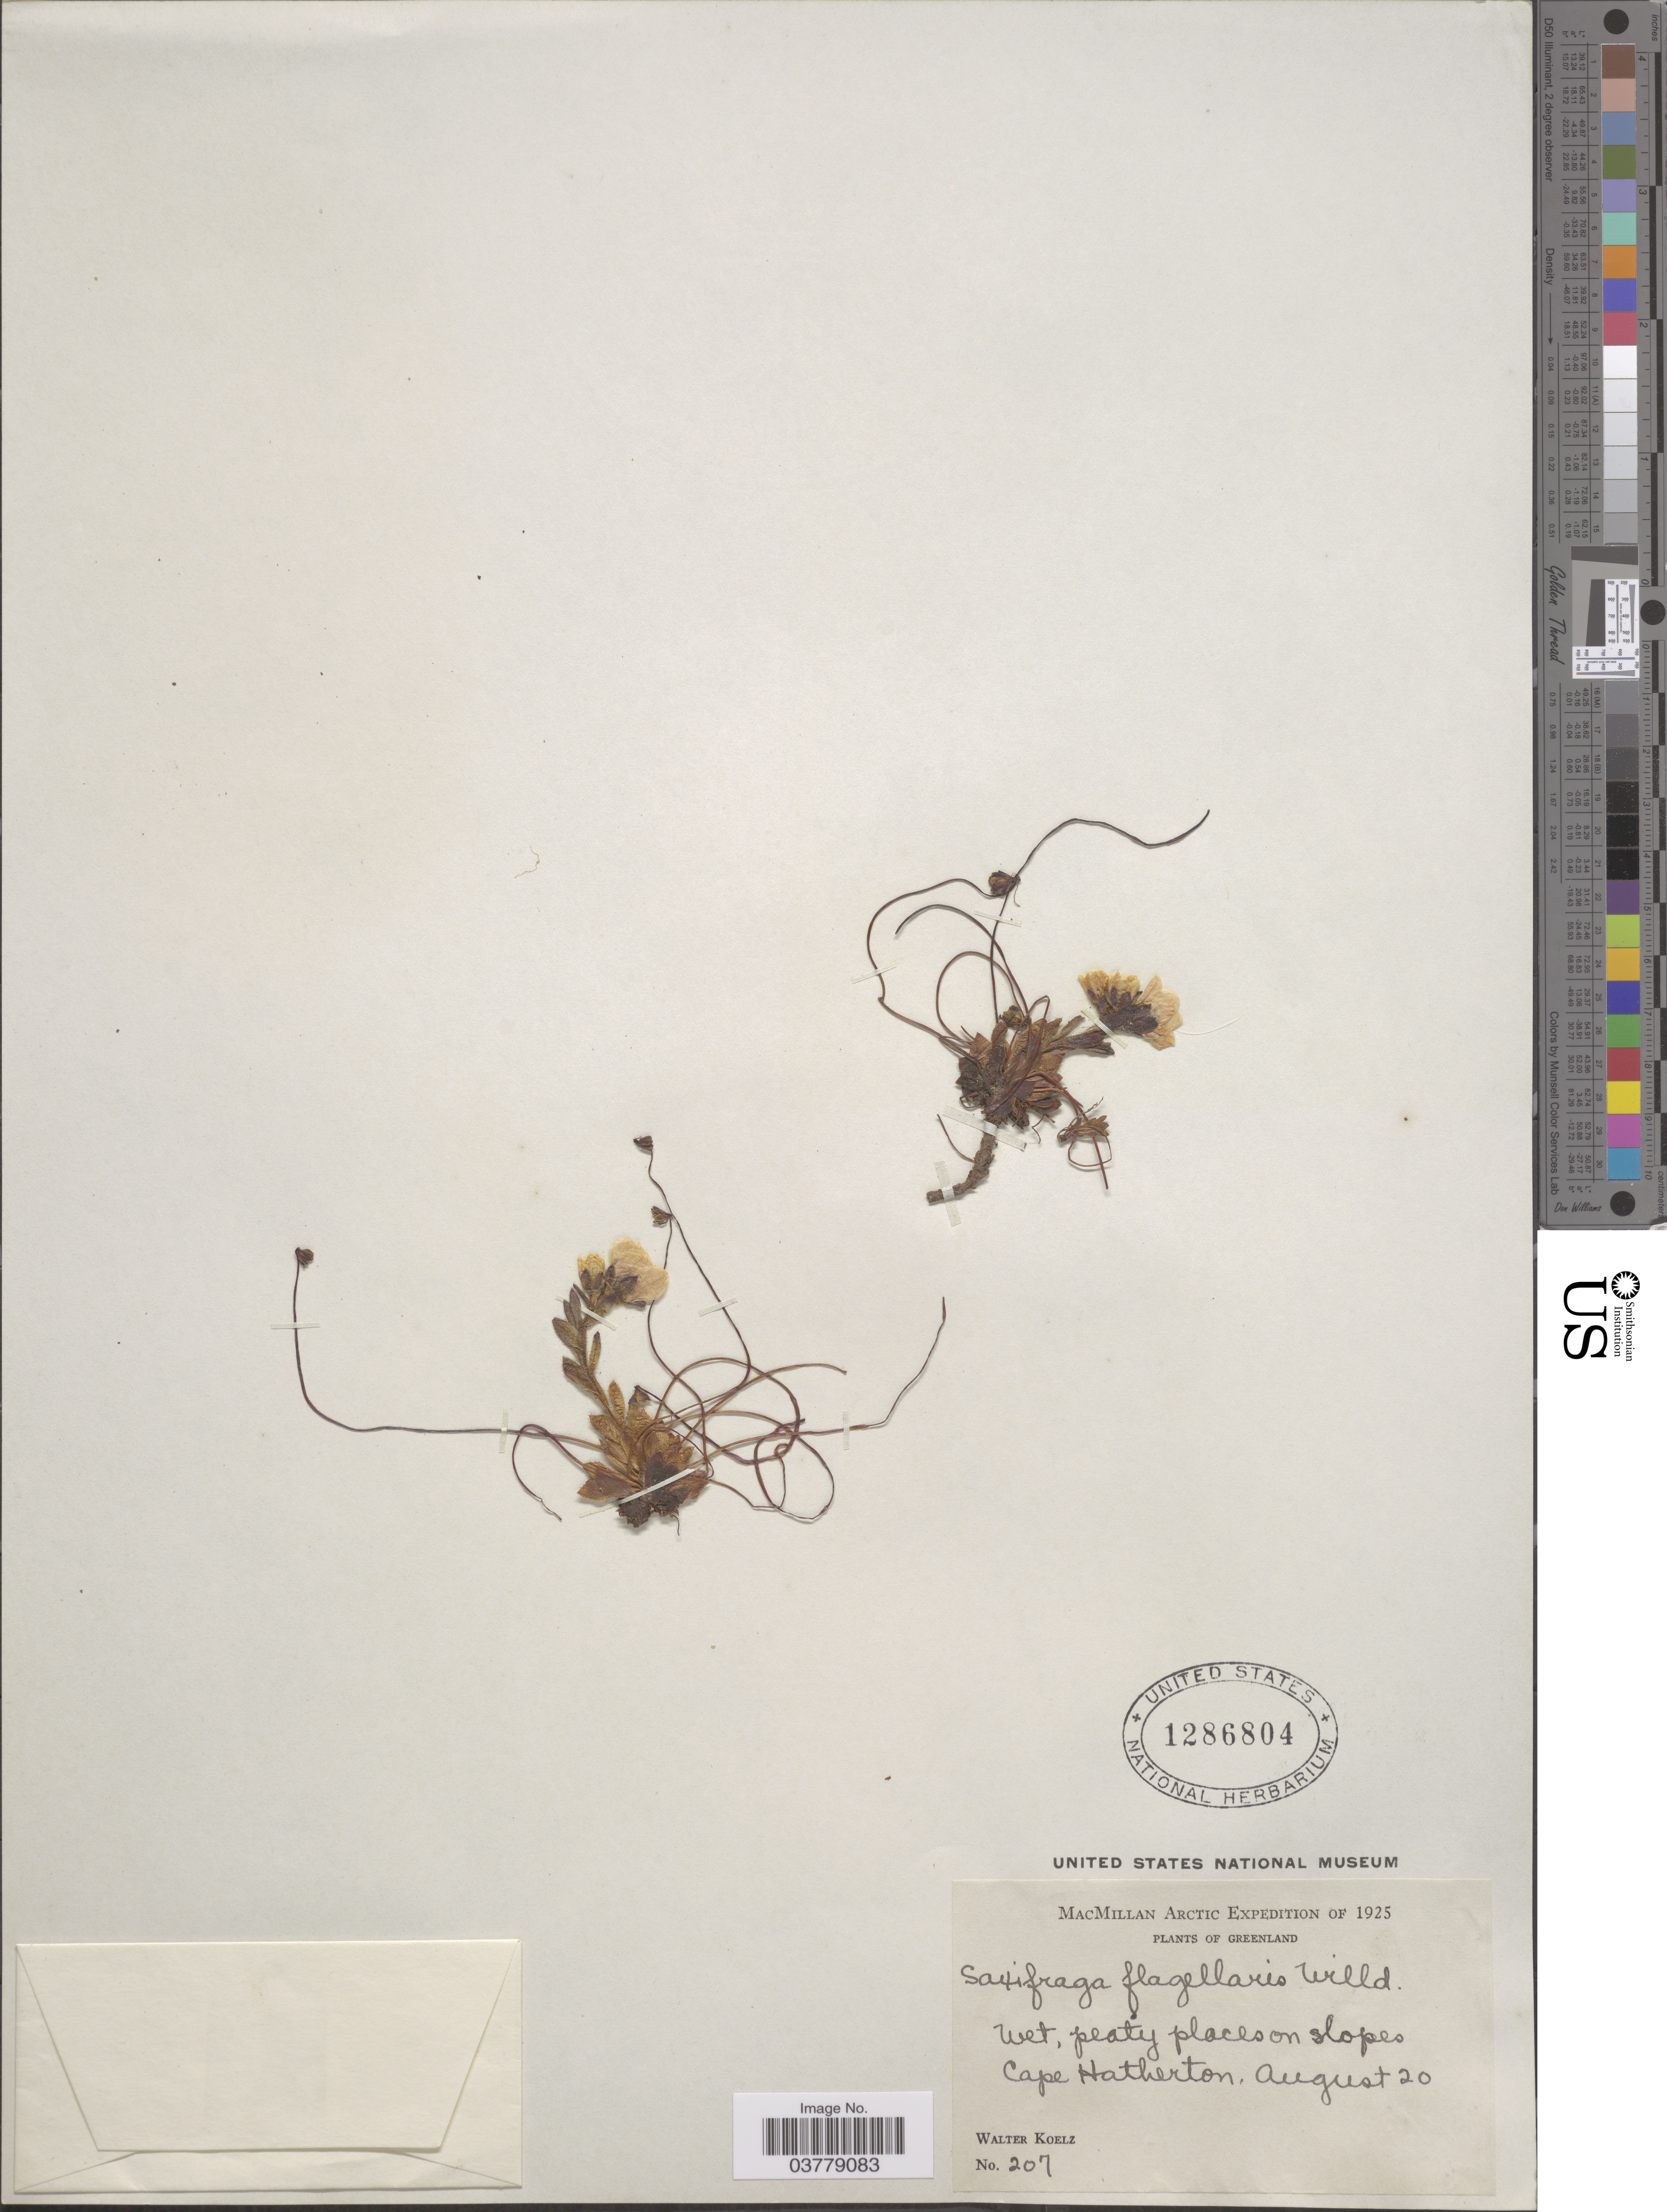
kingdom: Plantae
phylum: Tracheophyta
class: Magnoliopsida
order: Saxifragales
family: Saxifragaceae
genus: Saxifraga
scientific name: Saxifraga flagellaris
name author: Willd. ex Sternb.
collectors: W. N. Koelz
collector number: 207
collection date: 1925-08-20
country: Greenland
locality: Cape Hatherton.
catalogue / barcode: US 1286804